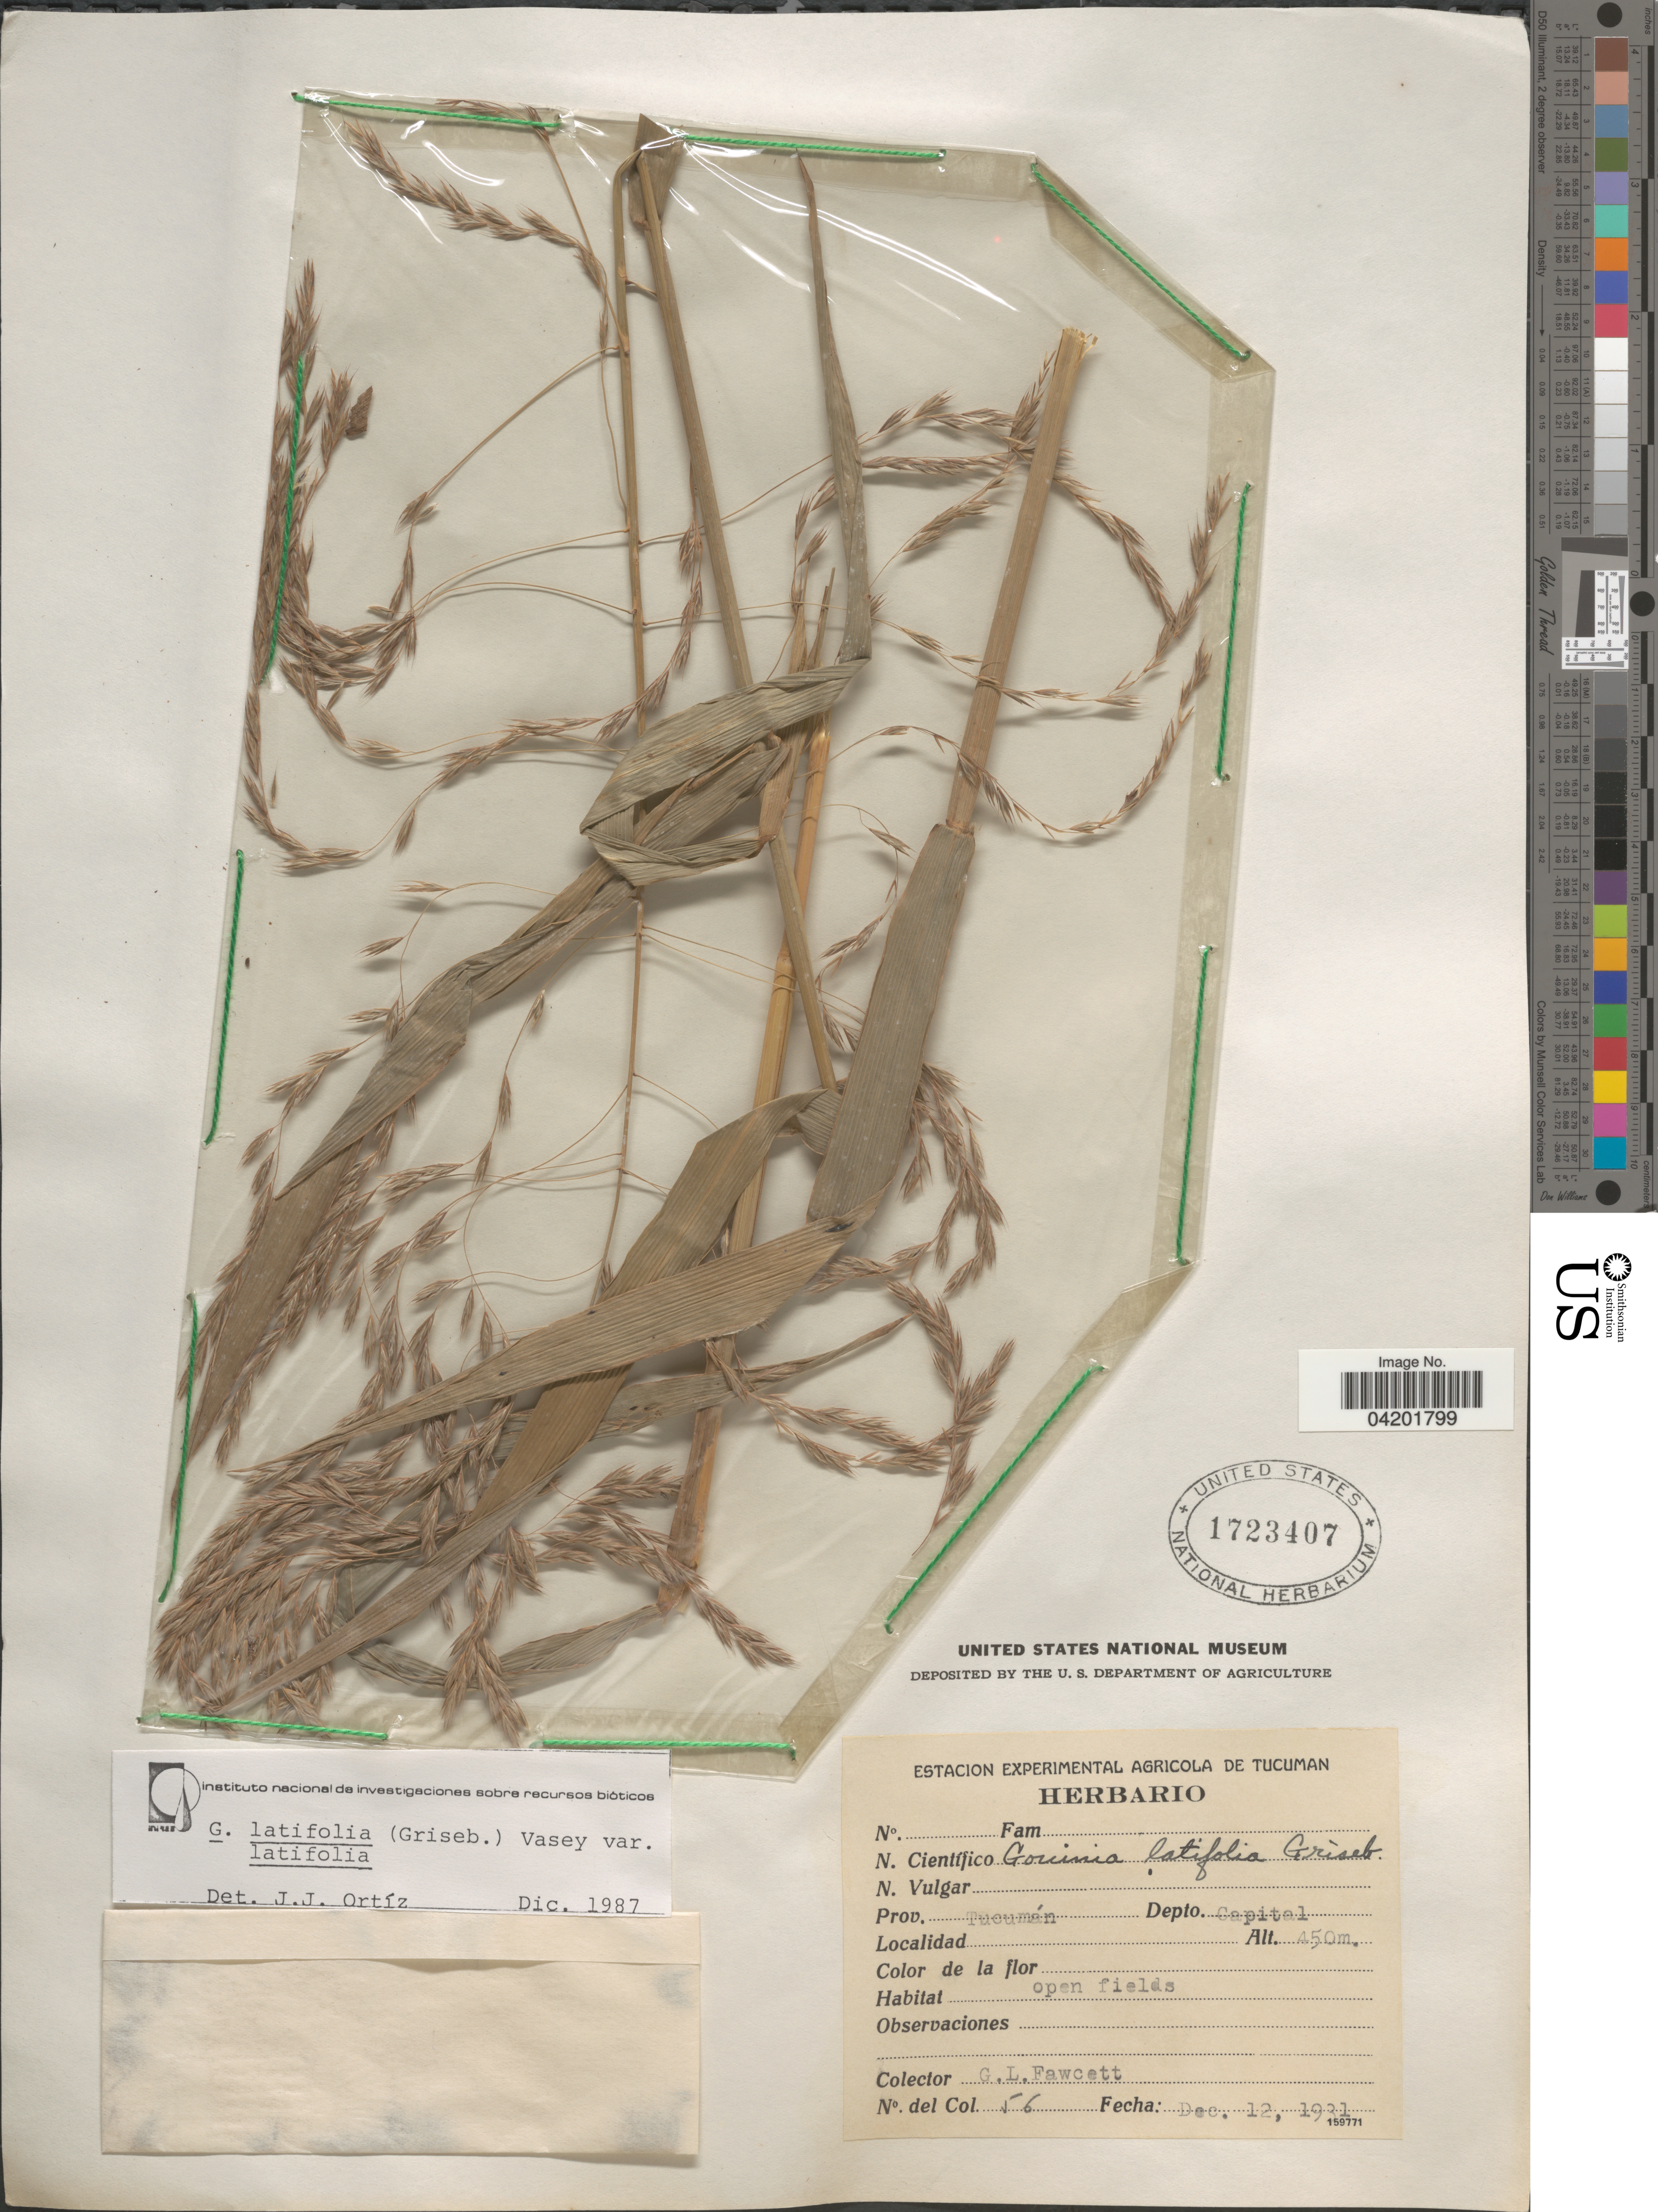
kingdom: Plantae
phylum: Tracheophyta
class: Liliopsida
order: Poales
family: Poaceae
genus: Gouinia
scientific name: Gouinia latifolia var. latifolia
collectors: G. Fawcett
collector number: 56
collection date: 1931-12-12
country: Argentina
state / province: Tucuman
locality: Depto. Capital.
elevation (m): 450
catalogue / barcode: US 1723407